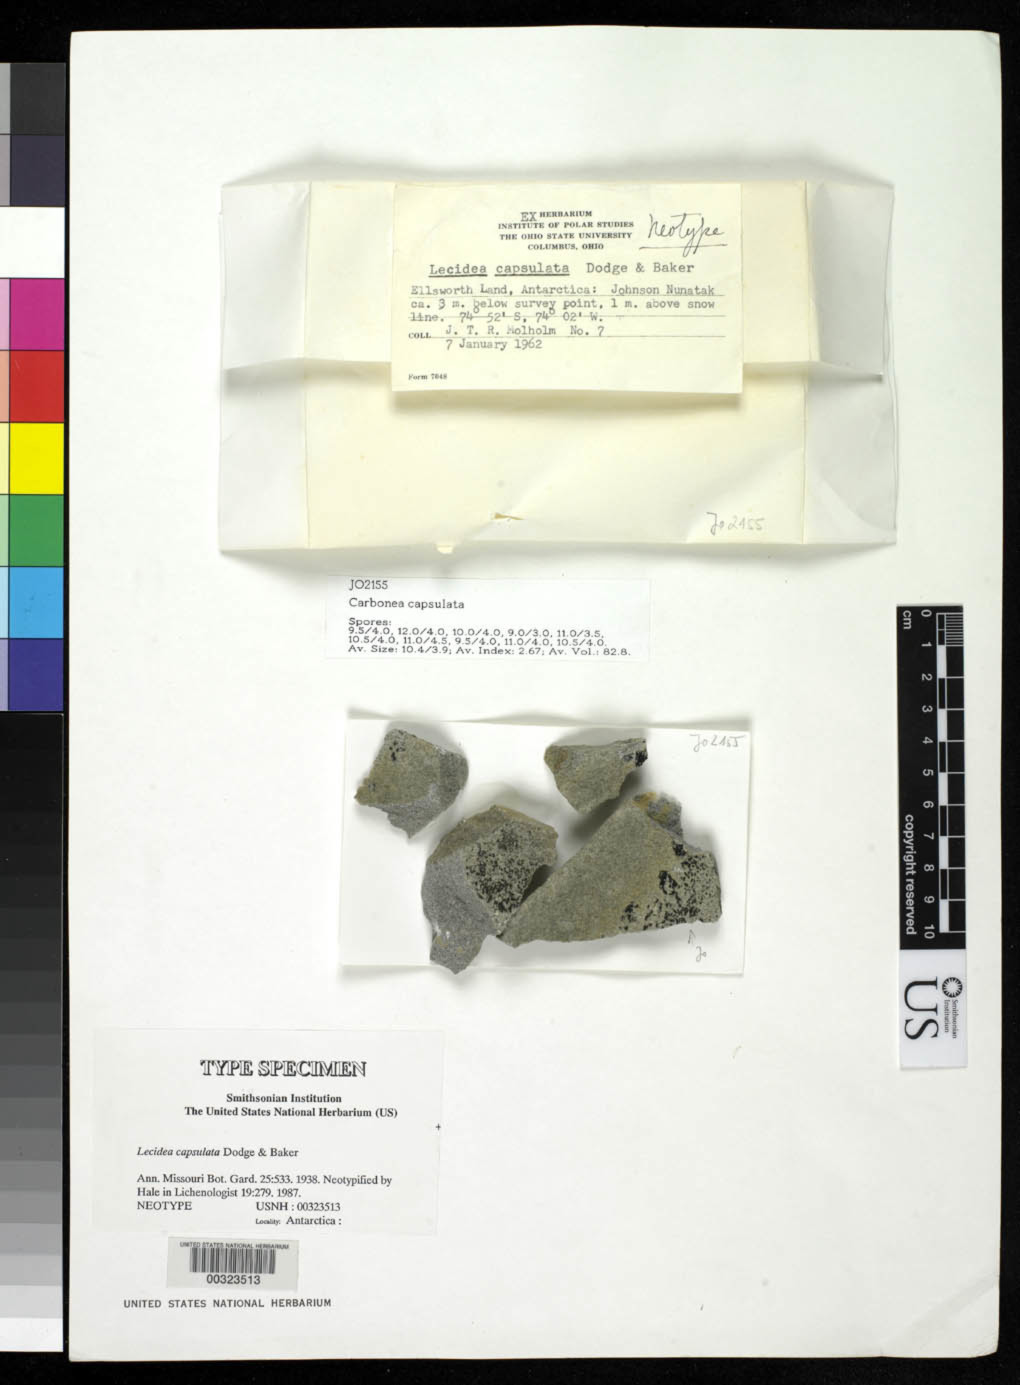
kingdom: Fungi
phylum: Ascomycota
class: Lecanoromycetes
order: Lecideales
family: Lecideaceae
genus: Lecidea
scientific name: Lecidea capsulata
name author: C.W. Dodge & G.E. Baker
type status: Neotype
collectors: J. Molholm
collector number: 7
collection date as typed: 01 Jan 1962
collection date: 1962-01-01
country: Antarctica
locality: Ellsworth Land, Johnson Nunatak, ca. 3 mi below Survey Point, 1 mi above snow line.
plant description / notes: Replaces type collection Siple & Corey 72A-2, apparently not found.